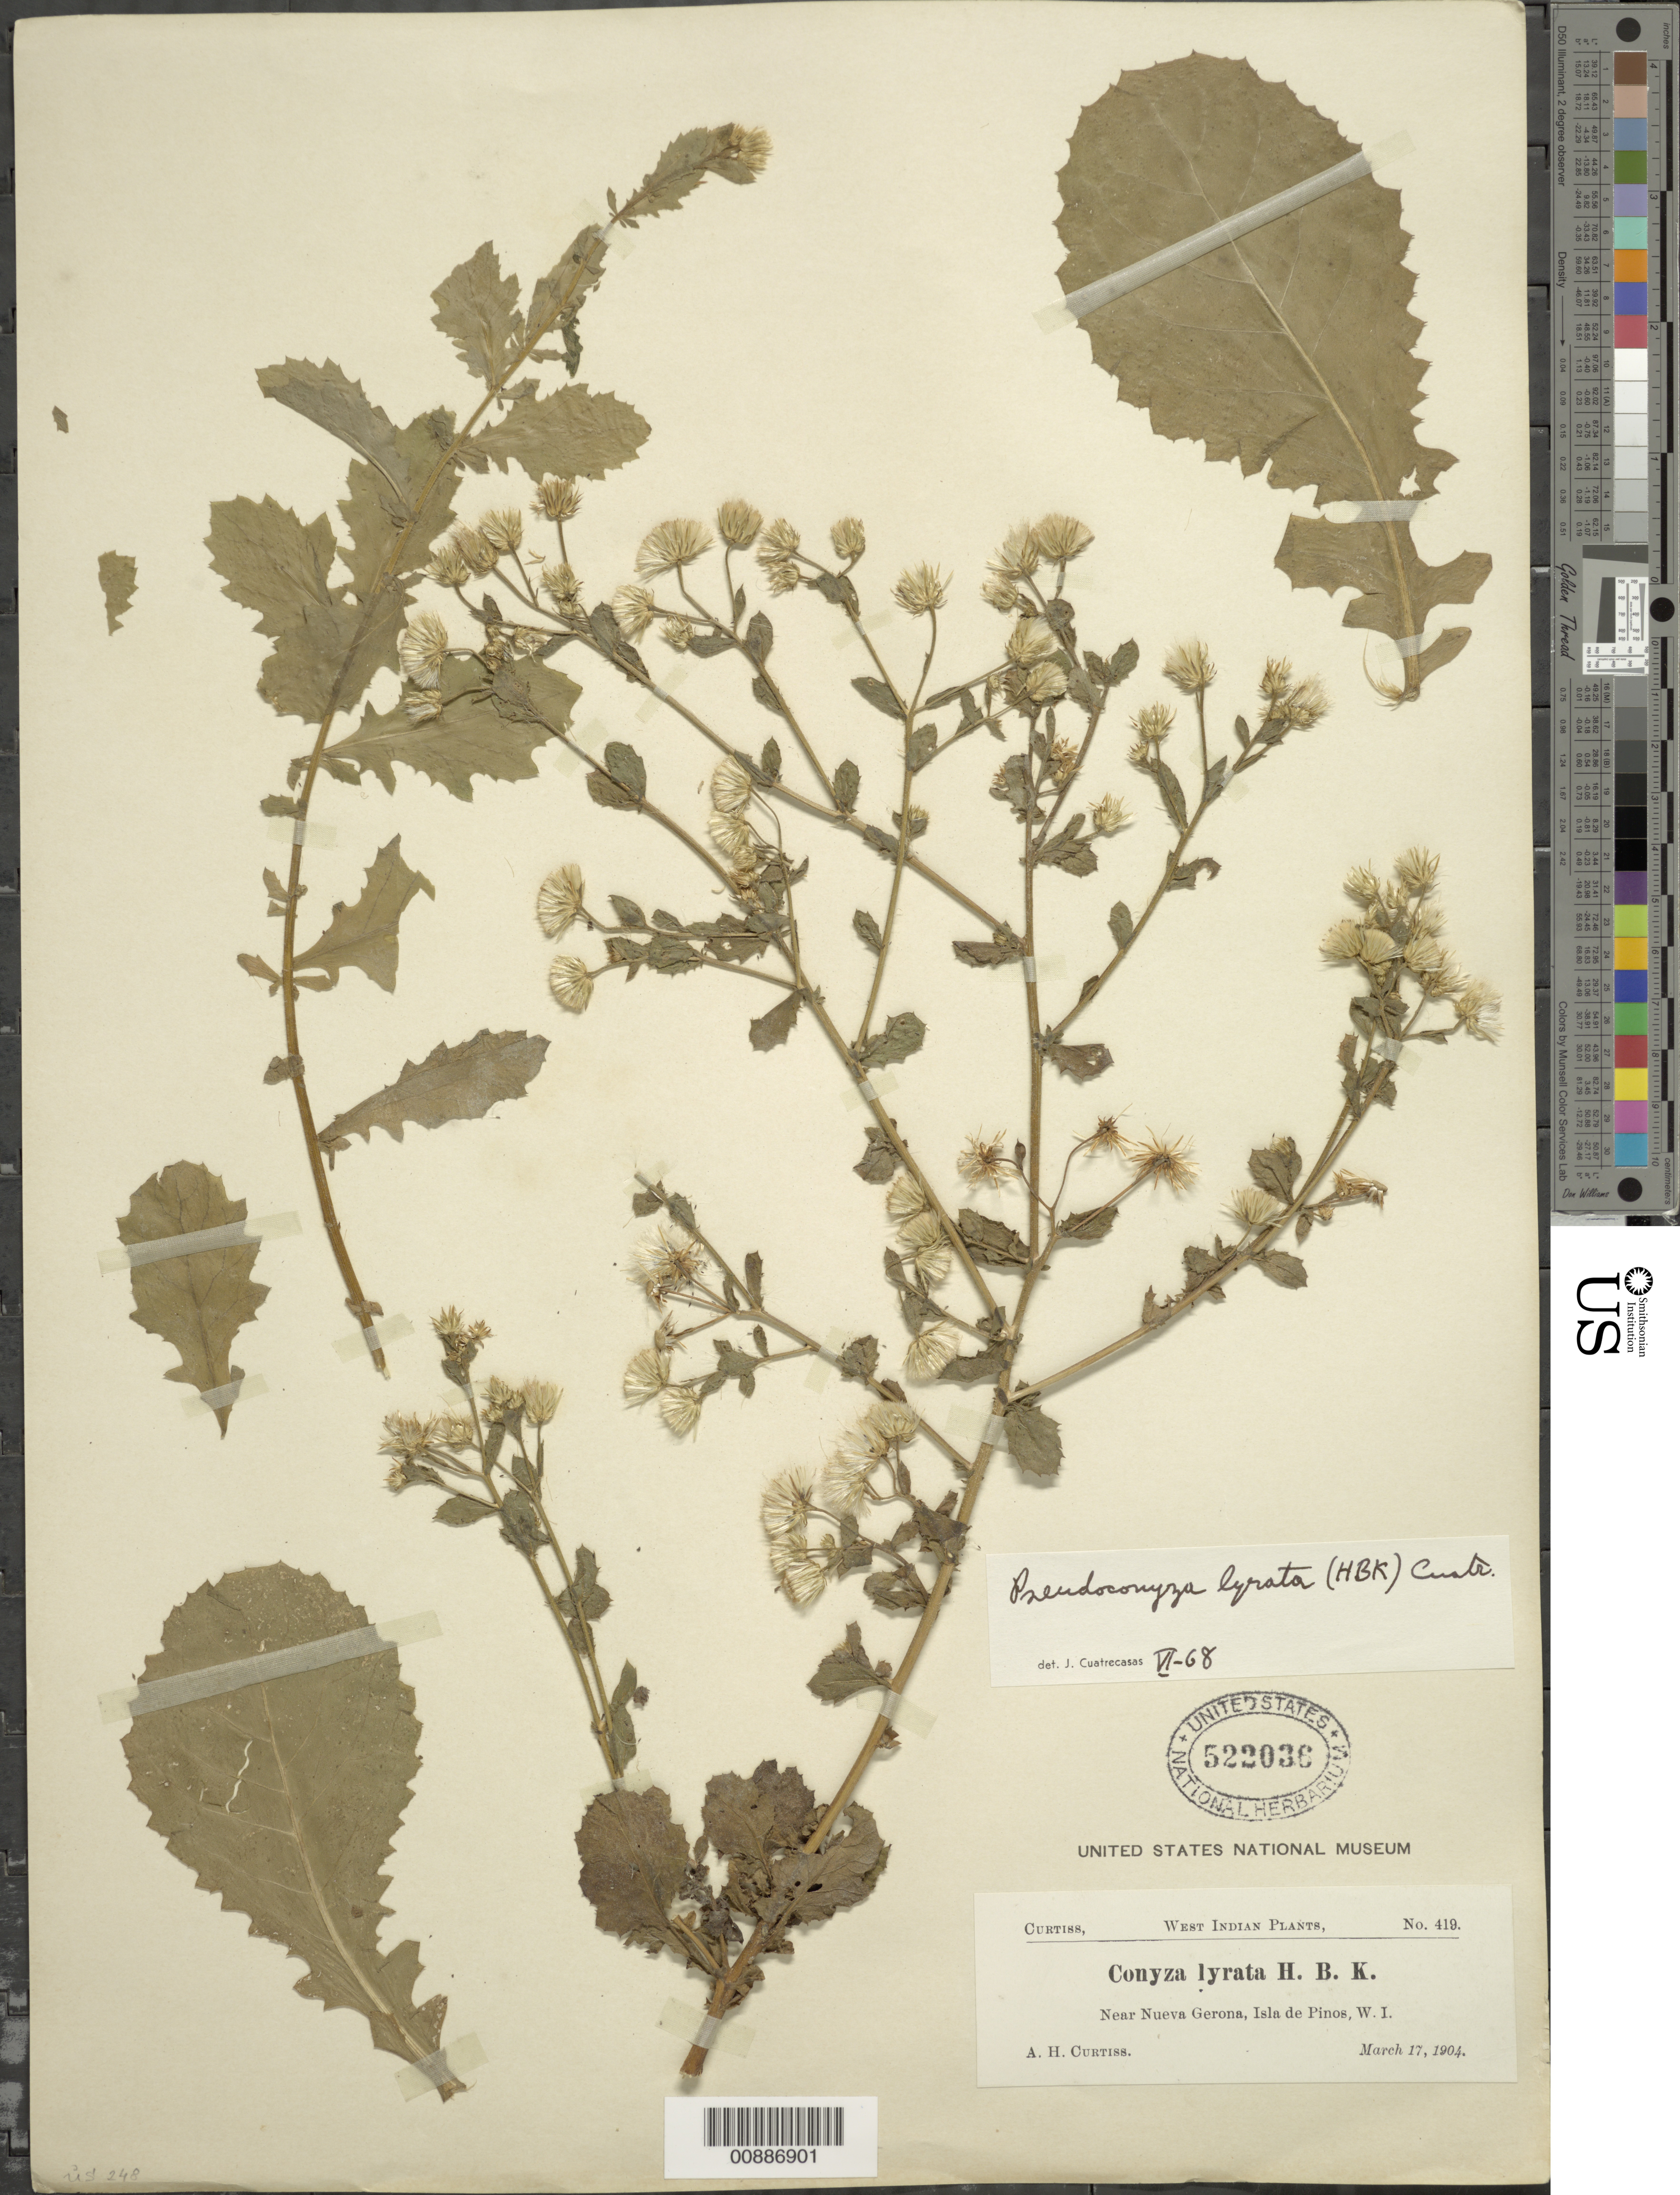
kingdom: Plantae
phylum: Tracheophyta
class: Magnoliopsida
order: Asterales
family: Asteraceae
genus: Pseudoconyza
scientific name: Pseudoconyza lyrata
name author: (Kunth) Cuatrec.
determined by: Cuatrecasas, J.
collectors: A. H. Curtiss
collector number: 419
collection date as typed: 17 Mar 1904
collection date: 1904-03-17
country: Cuba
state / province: Isla de La Juventud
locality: Near Nueva Gerona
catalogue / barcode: US 522036